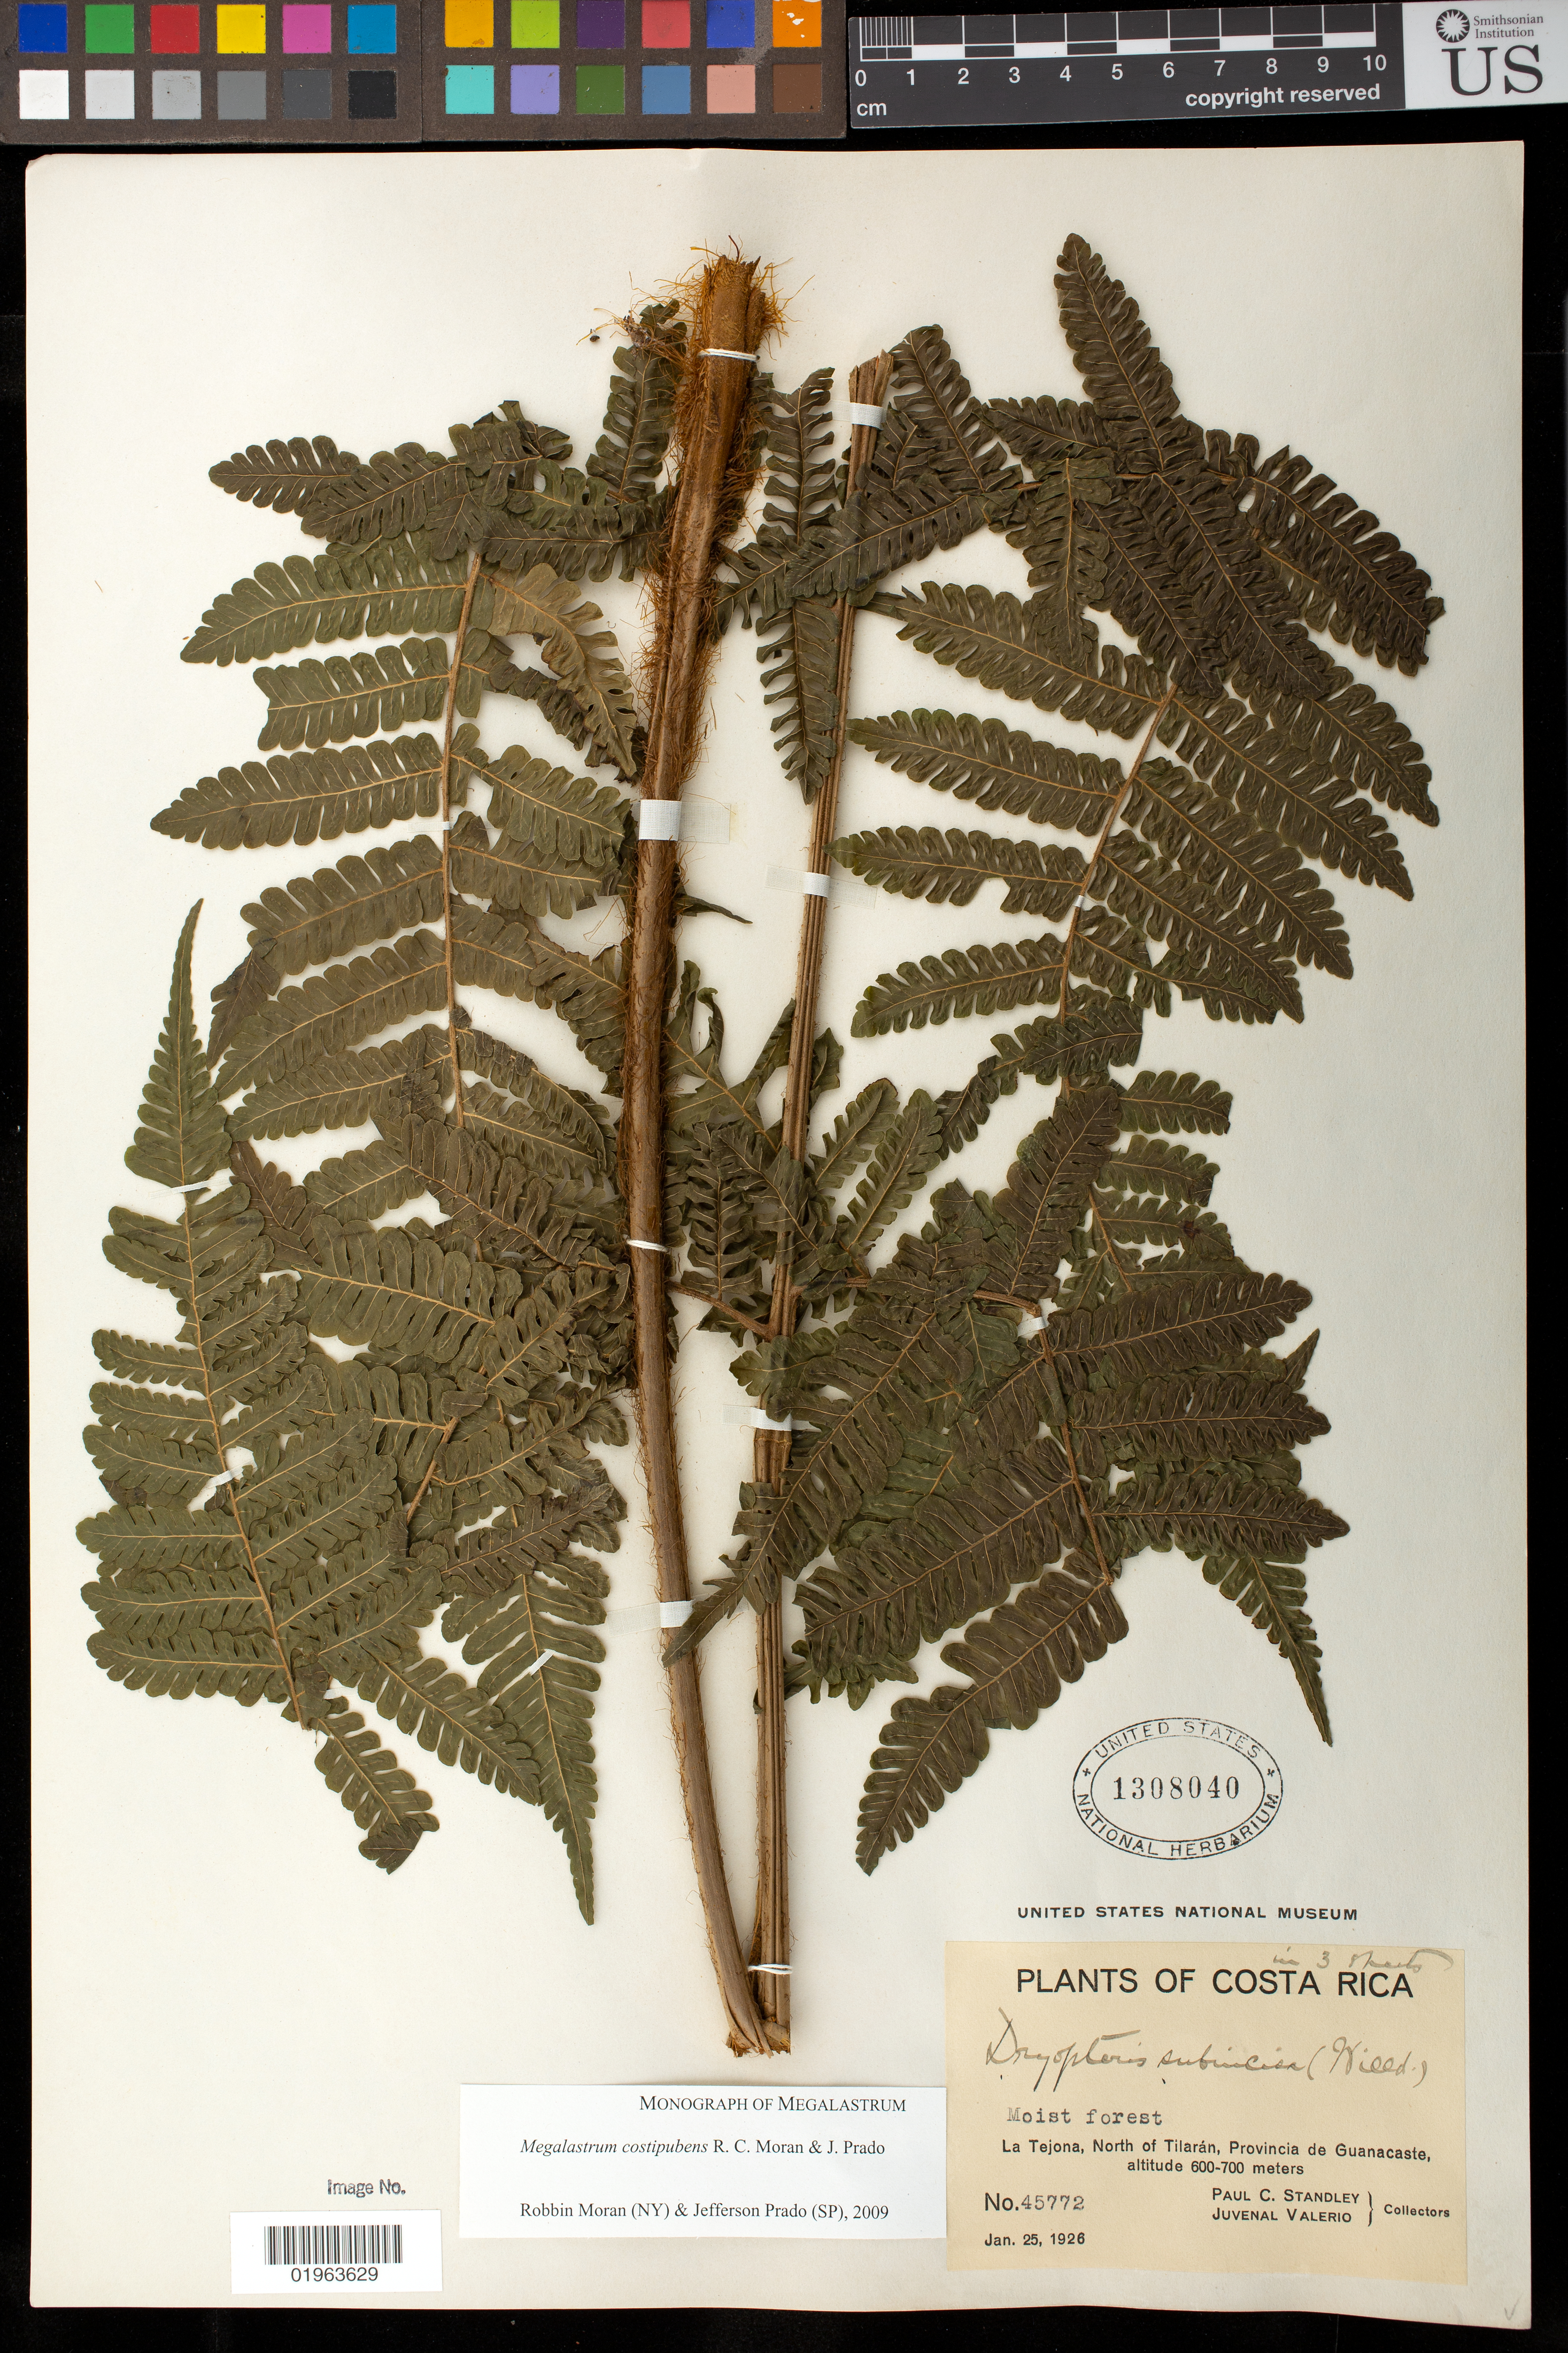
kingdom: Plantae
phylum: Tracheophyta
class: Polypodiopsida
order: Polypodiales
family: Dryopteridaceae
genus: Megalastrum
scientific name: Megalastrum costipubens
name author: R.C. Moran & J. Prado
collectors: P. C. Standley & J. Valerio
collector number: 45772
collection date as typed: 25 Jan 1926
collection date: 1926-01-25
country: Costa Rica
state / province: Guanacaste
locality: La Tejona, North of Tilarán.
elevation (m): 600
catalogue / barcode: US 1308040